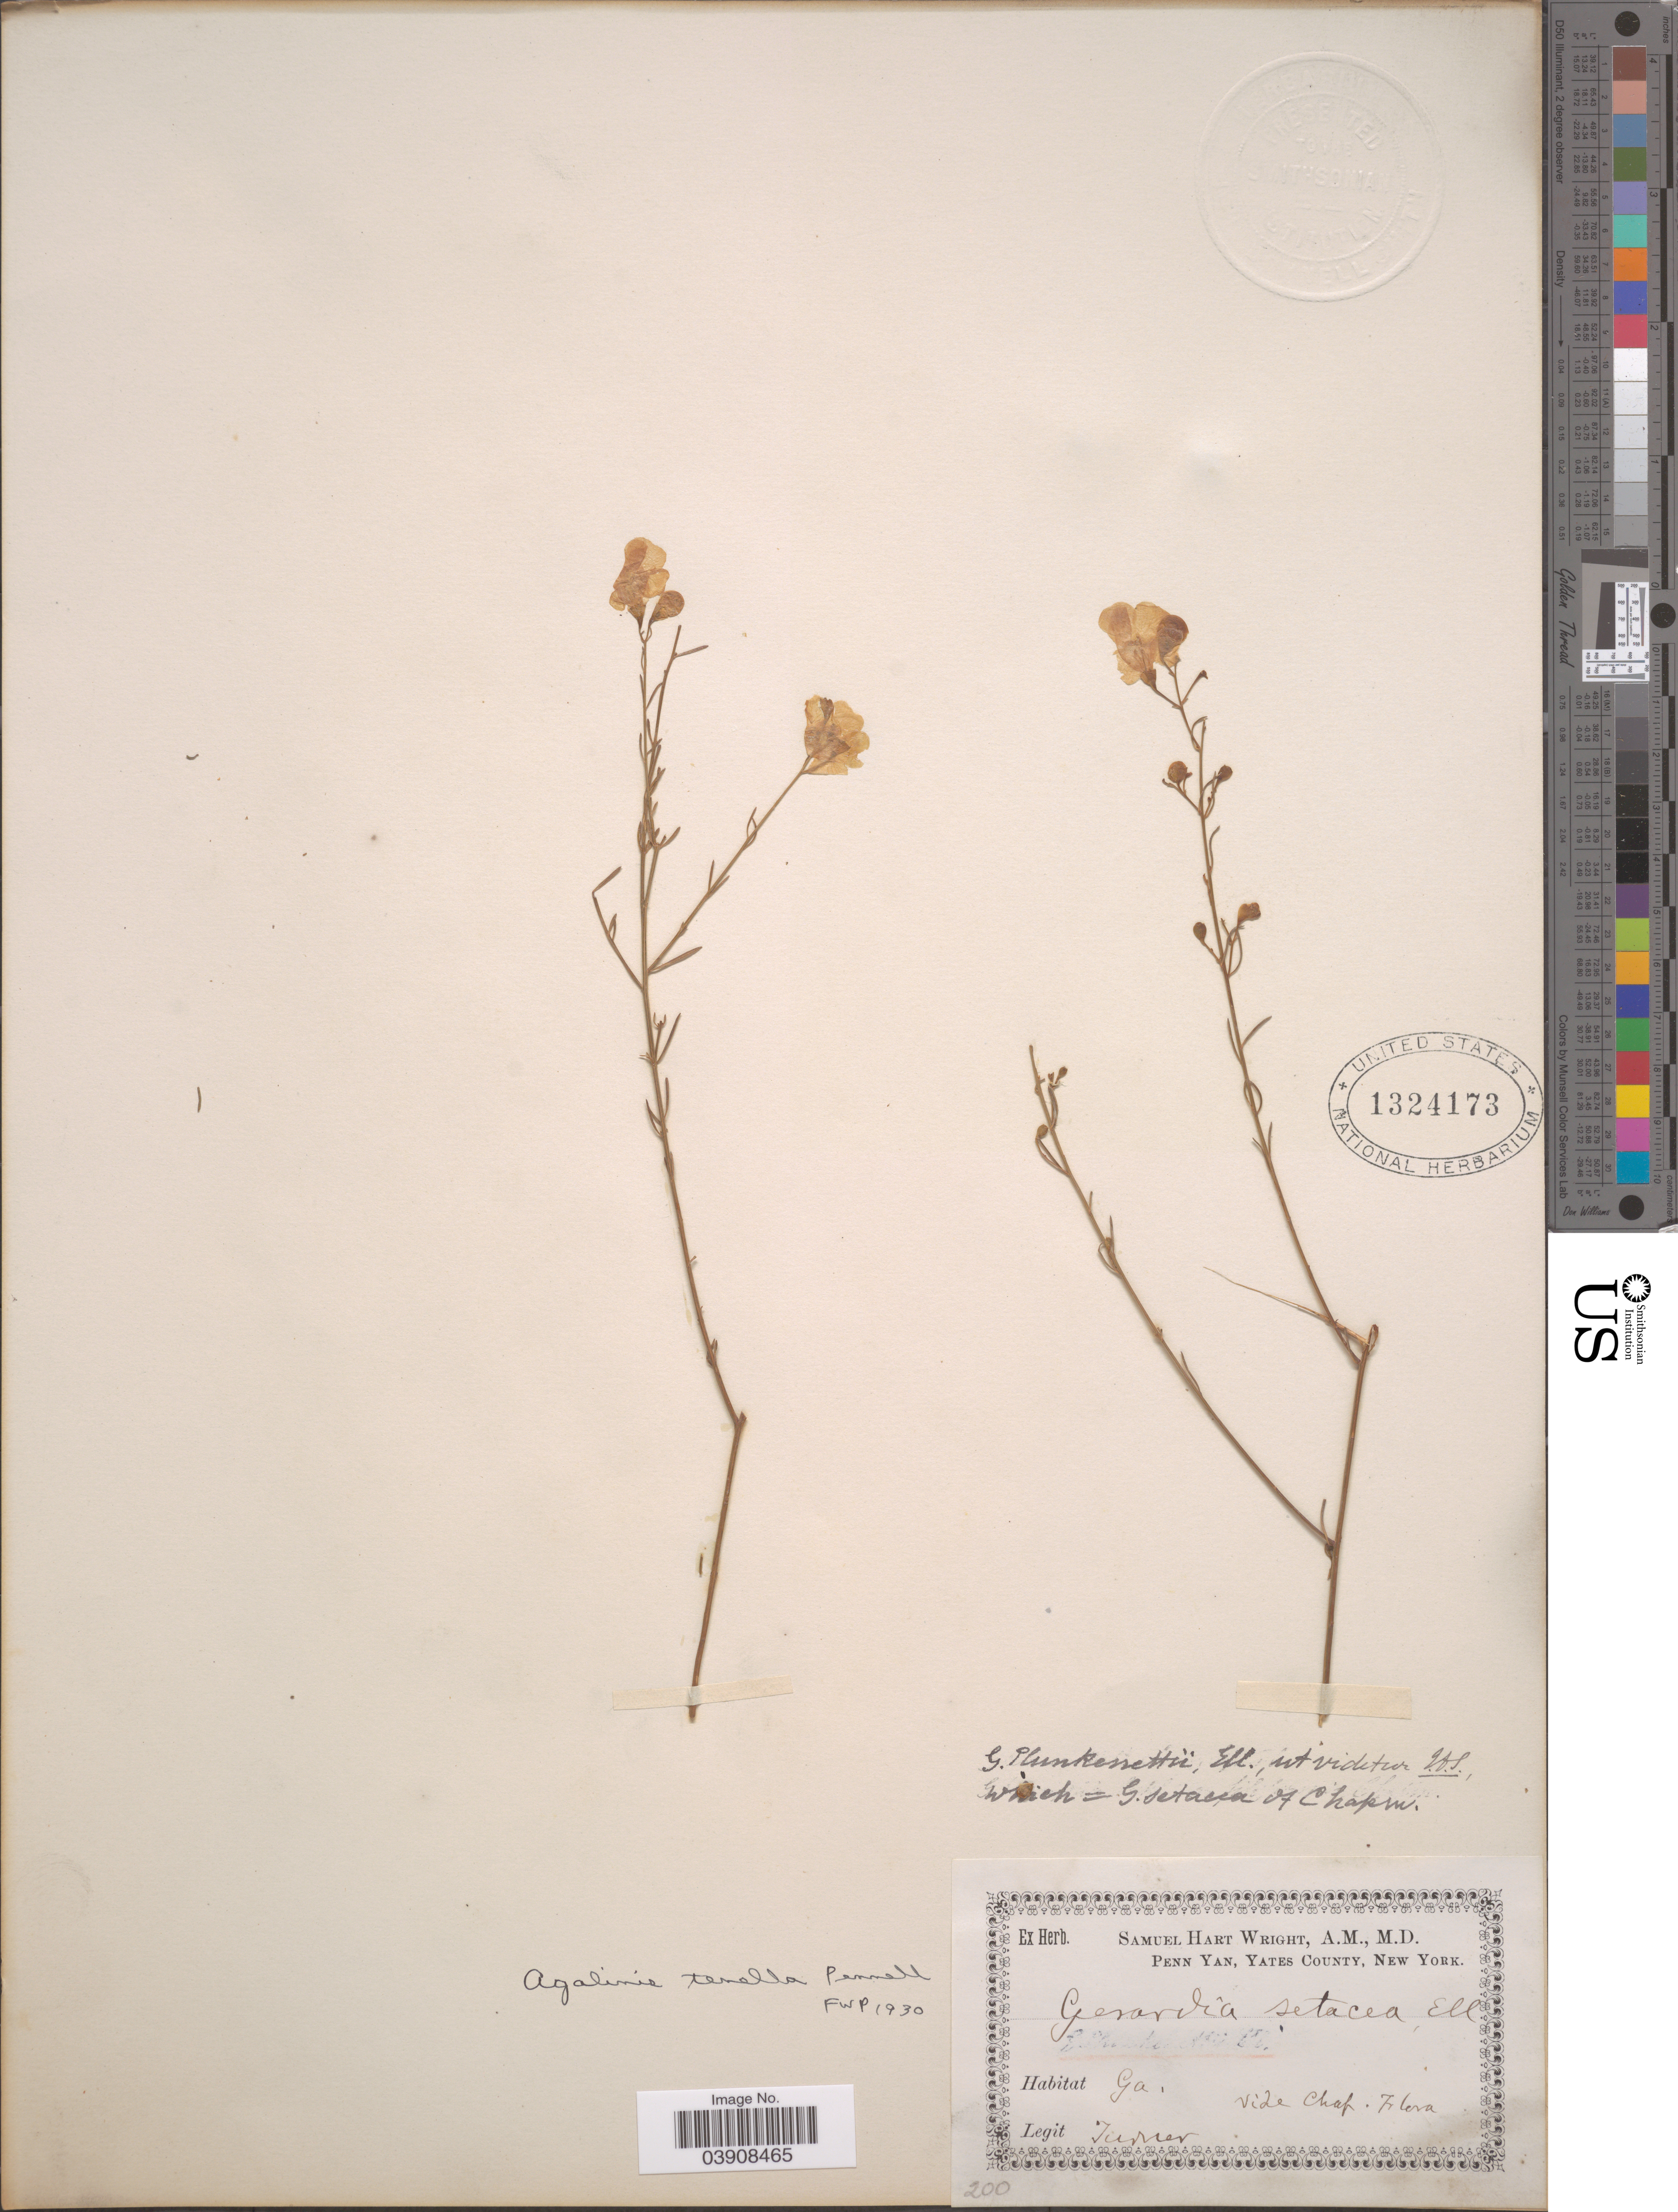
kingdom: Plantae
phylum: Tracheophyta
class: Magnoliopsida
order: Lamiales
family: Orobanchaceae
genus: Agalinis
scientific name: Agalinis tenella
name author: Pennell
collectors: -. Turner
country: United States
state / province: Georgia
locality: Vide Chap. Fr leva [unsure placement]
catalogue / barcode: US 1324173